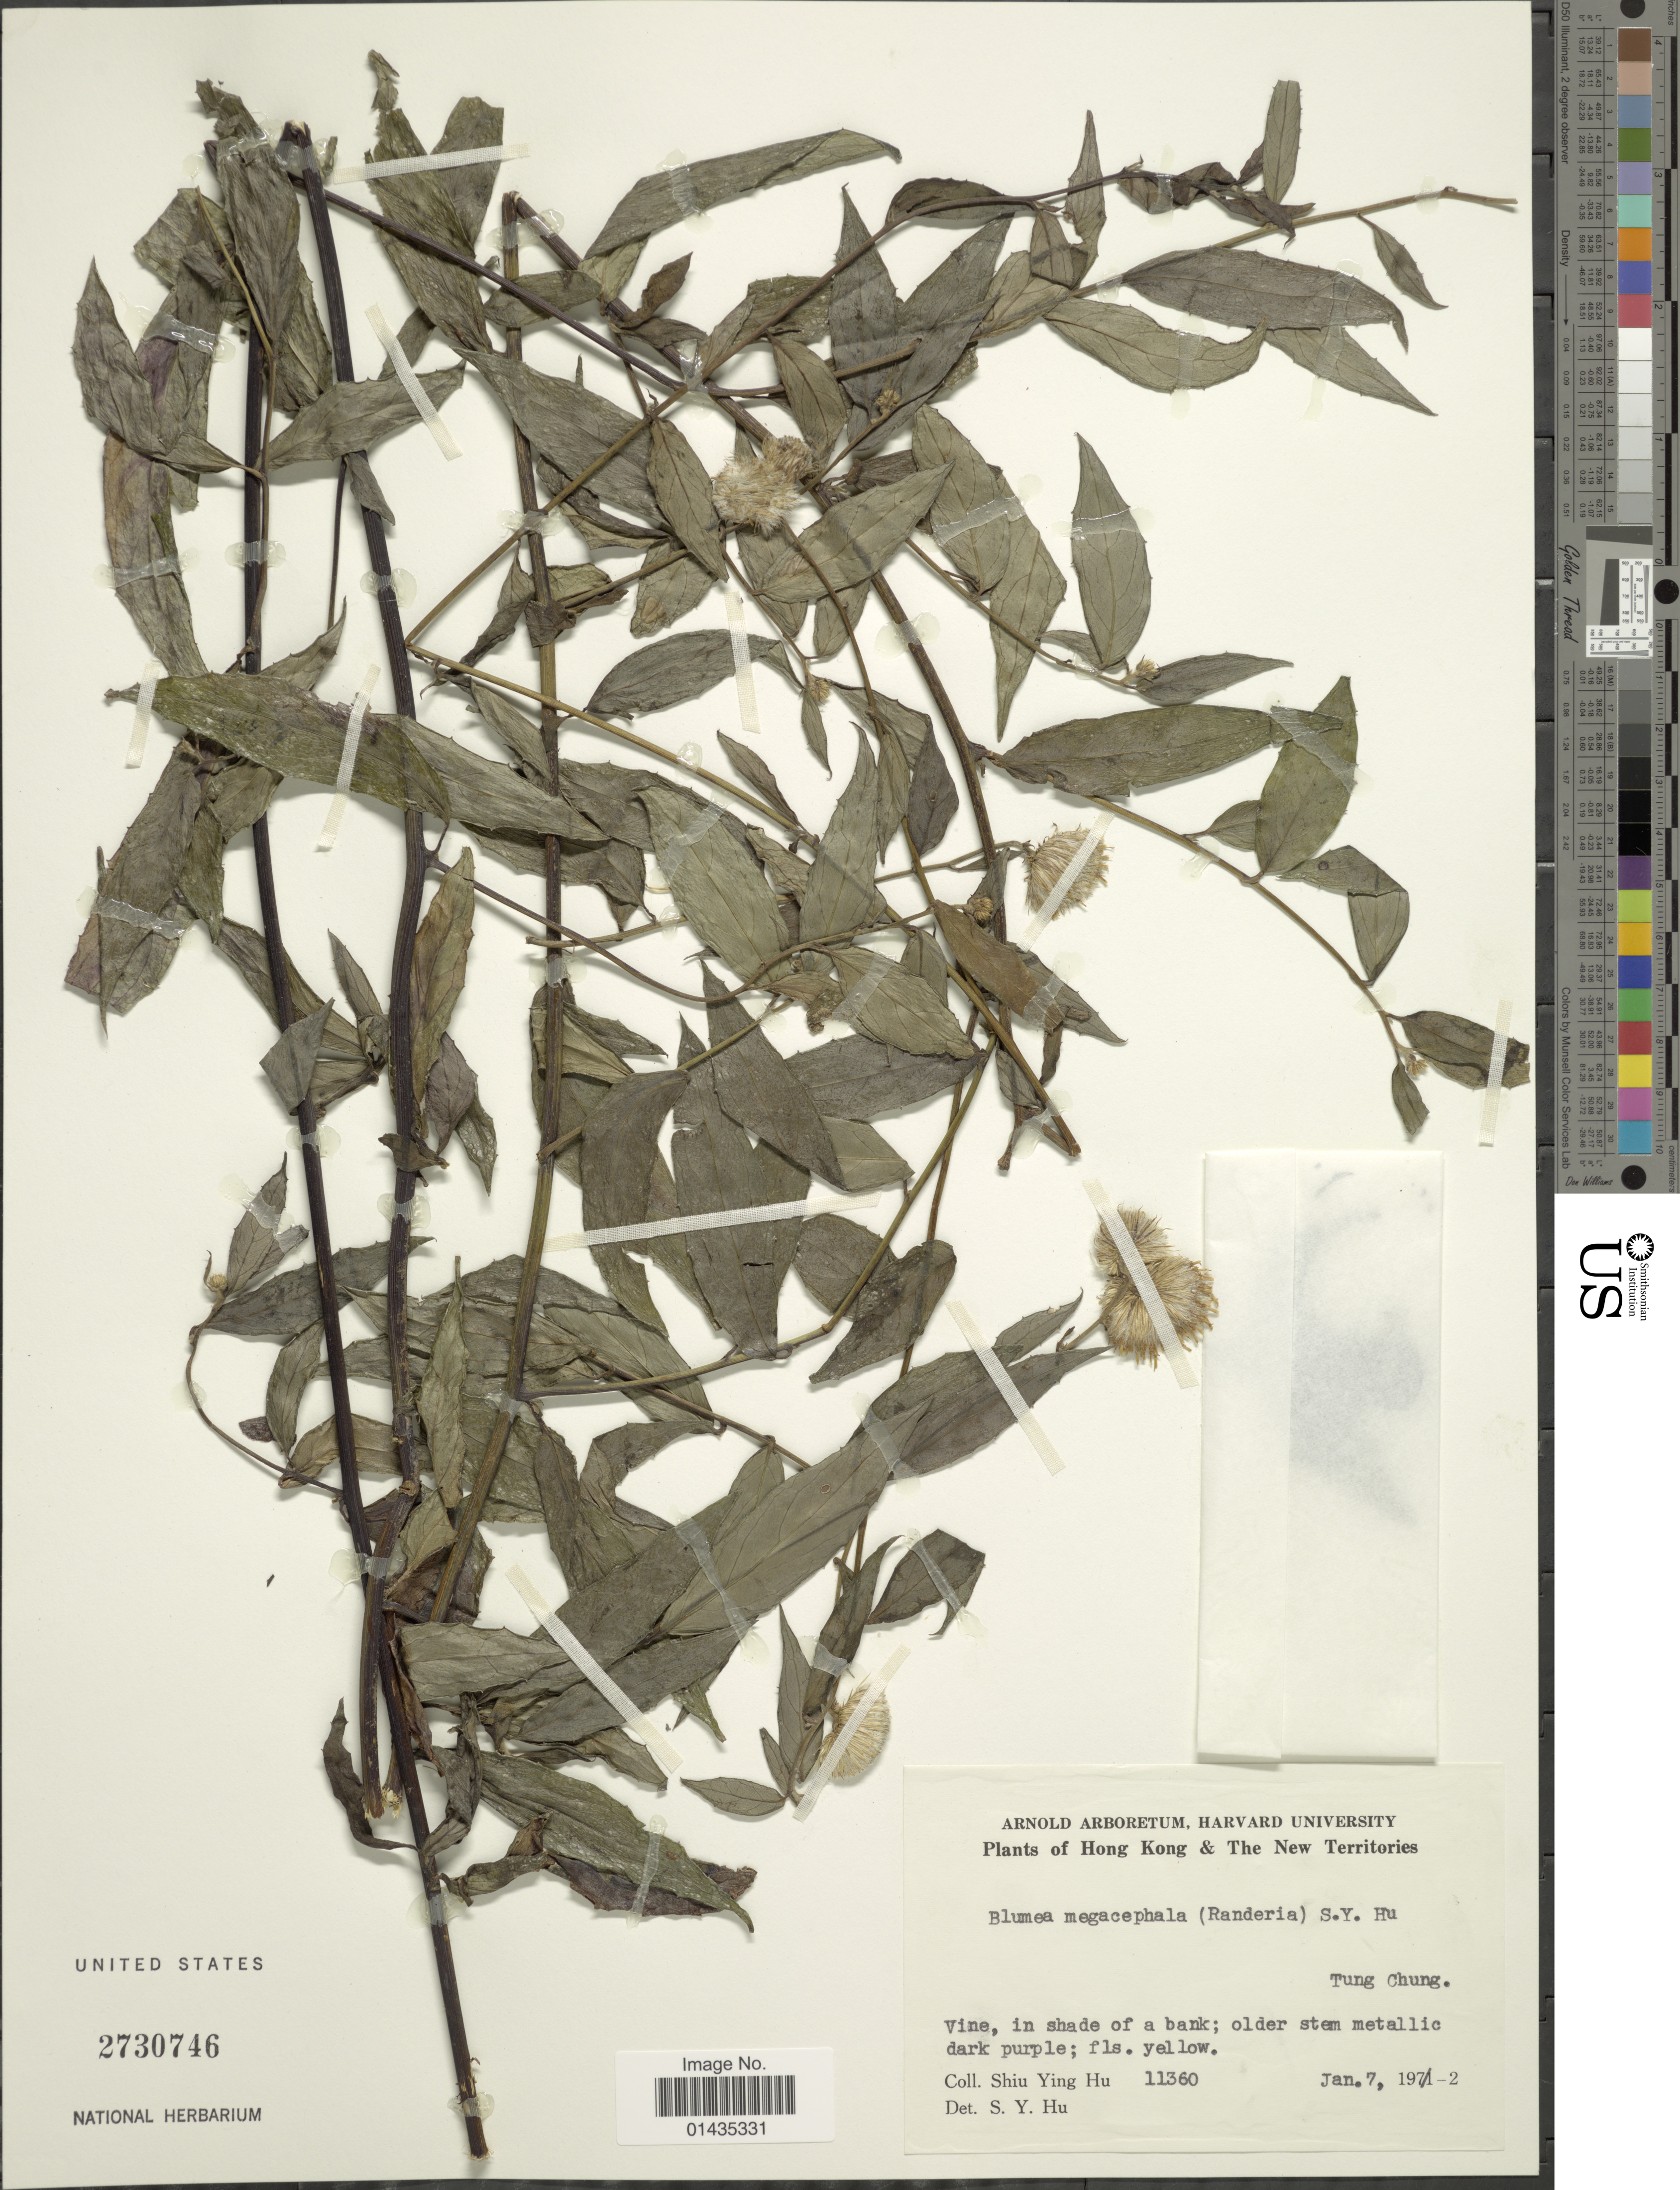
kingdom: Plantae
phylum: Tracheophyta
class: Magnoliopsida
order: Asterales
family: Asteraceae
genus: Blumea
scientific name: Blumea megacephala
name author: (Randeria) C.T. Chang & C.H. Yu ex Y. Ling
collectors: S. Y. Hu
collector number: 11360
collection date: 1972-01-07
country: China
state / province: Hong Kong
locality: The New Territories, Tung Chung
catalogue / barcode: US 2730746